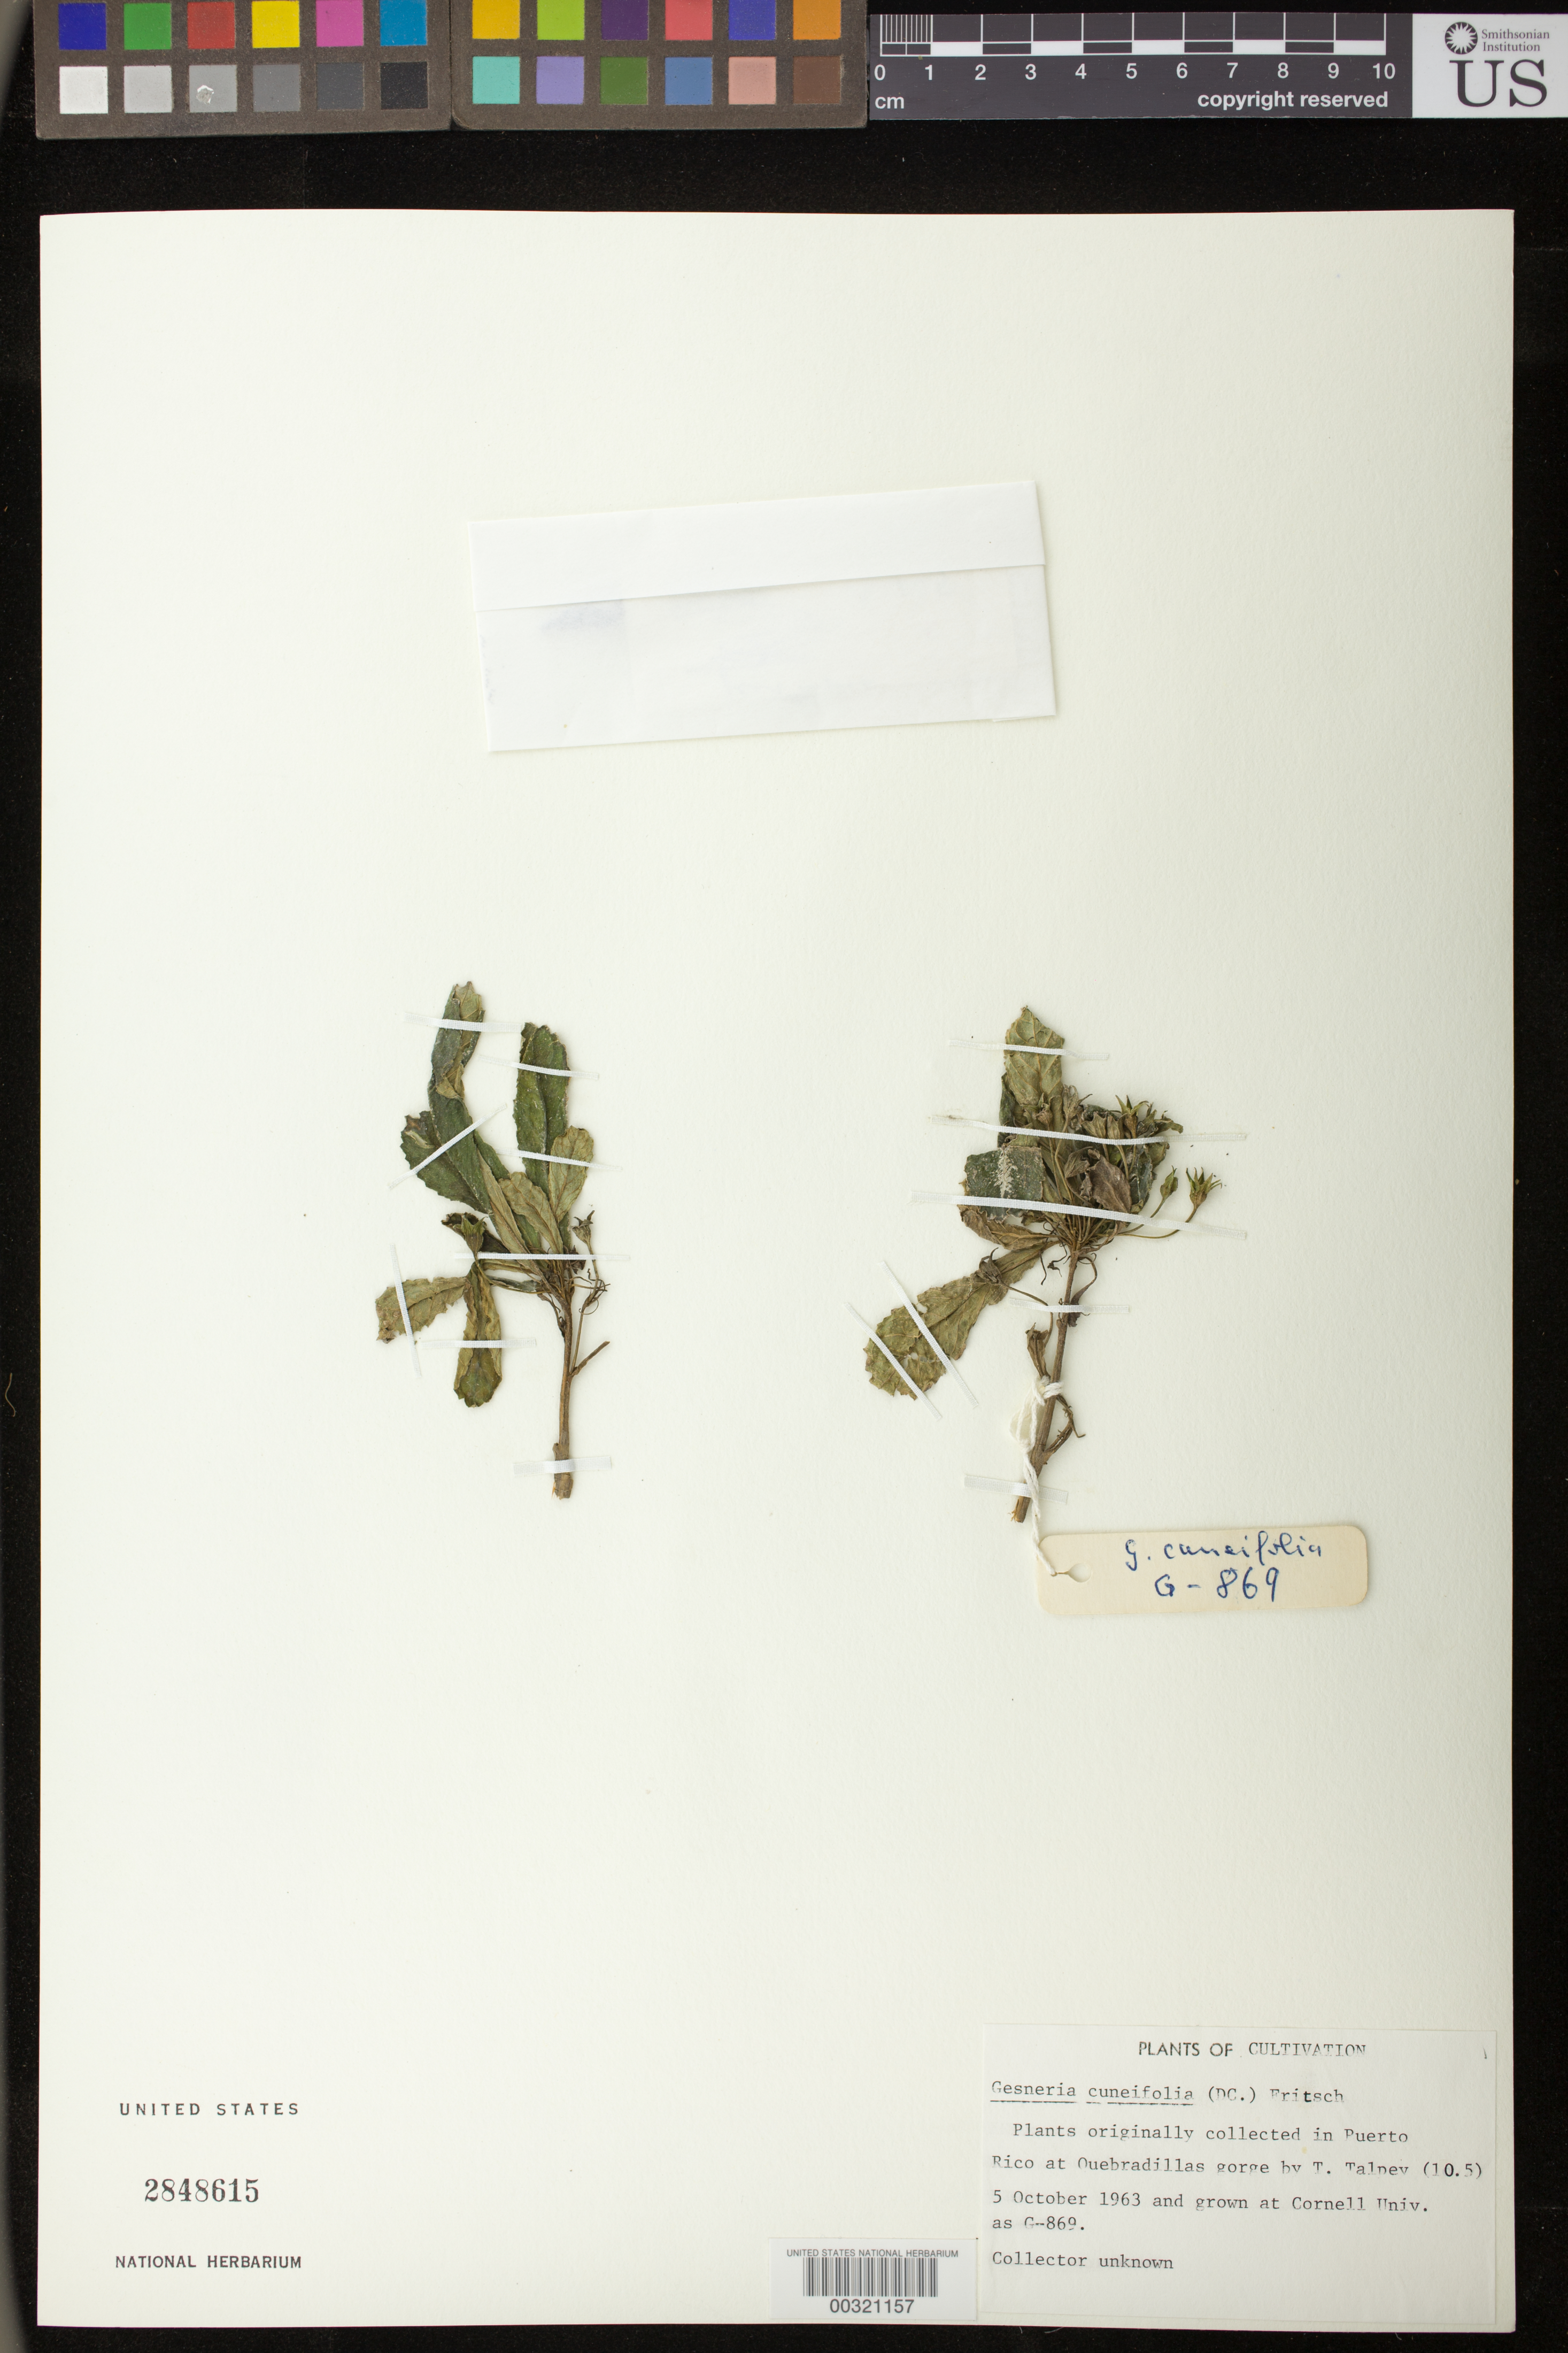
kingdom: Plantae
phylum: Tracheophyta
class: Magnoliopsida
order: Lamiales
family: Gesneriaceae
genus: Gesneria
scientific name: Gesneria cuneifolia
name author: (DC.) Fritsch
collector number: G- 869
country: Puerto Rico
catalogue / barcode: US 2848615